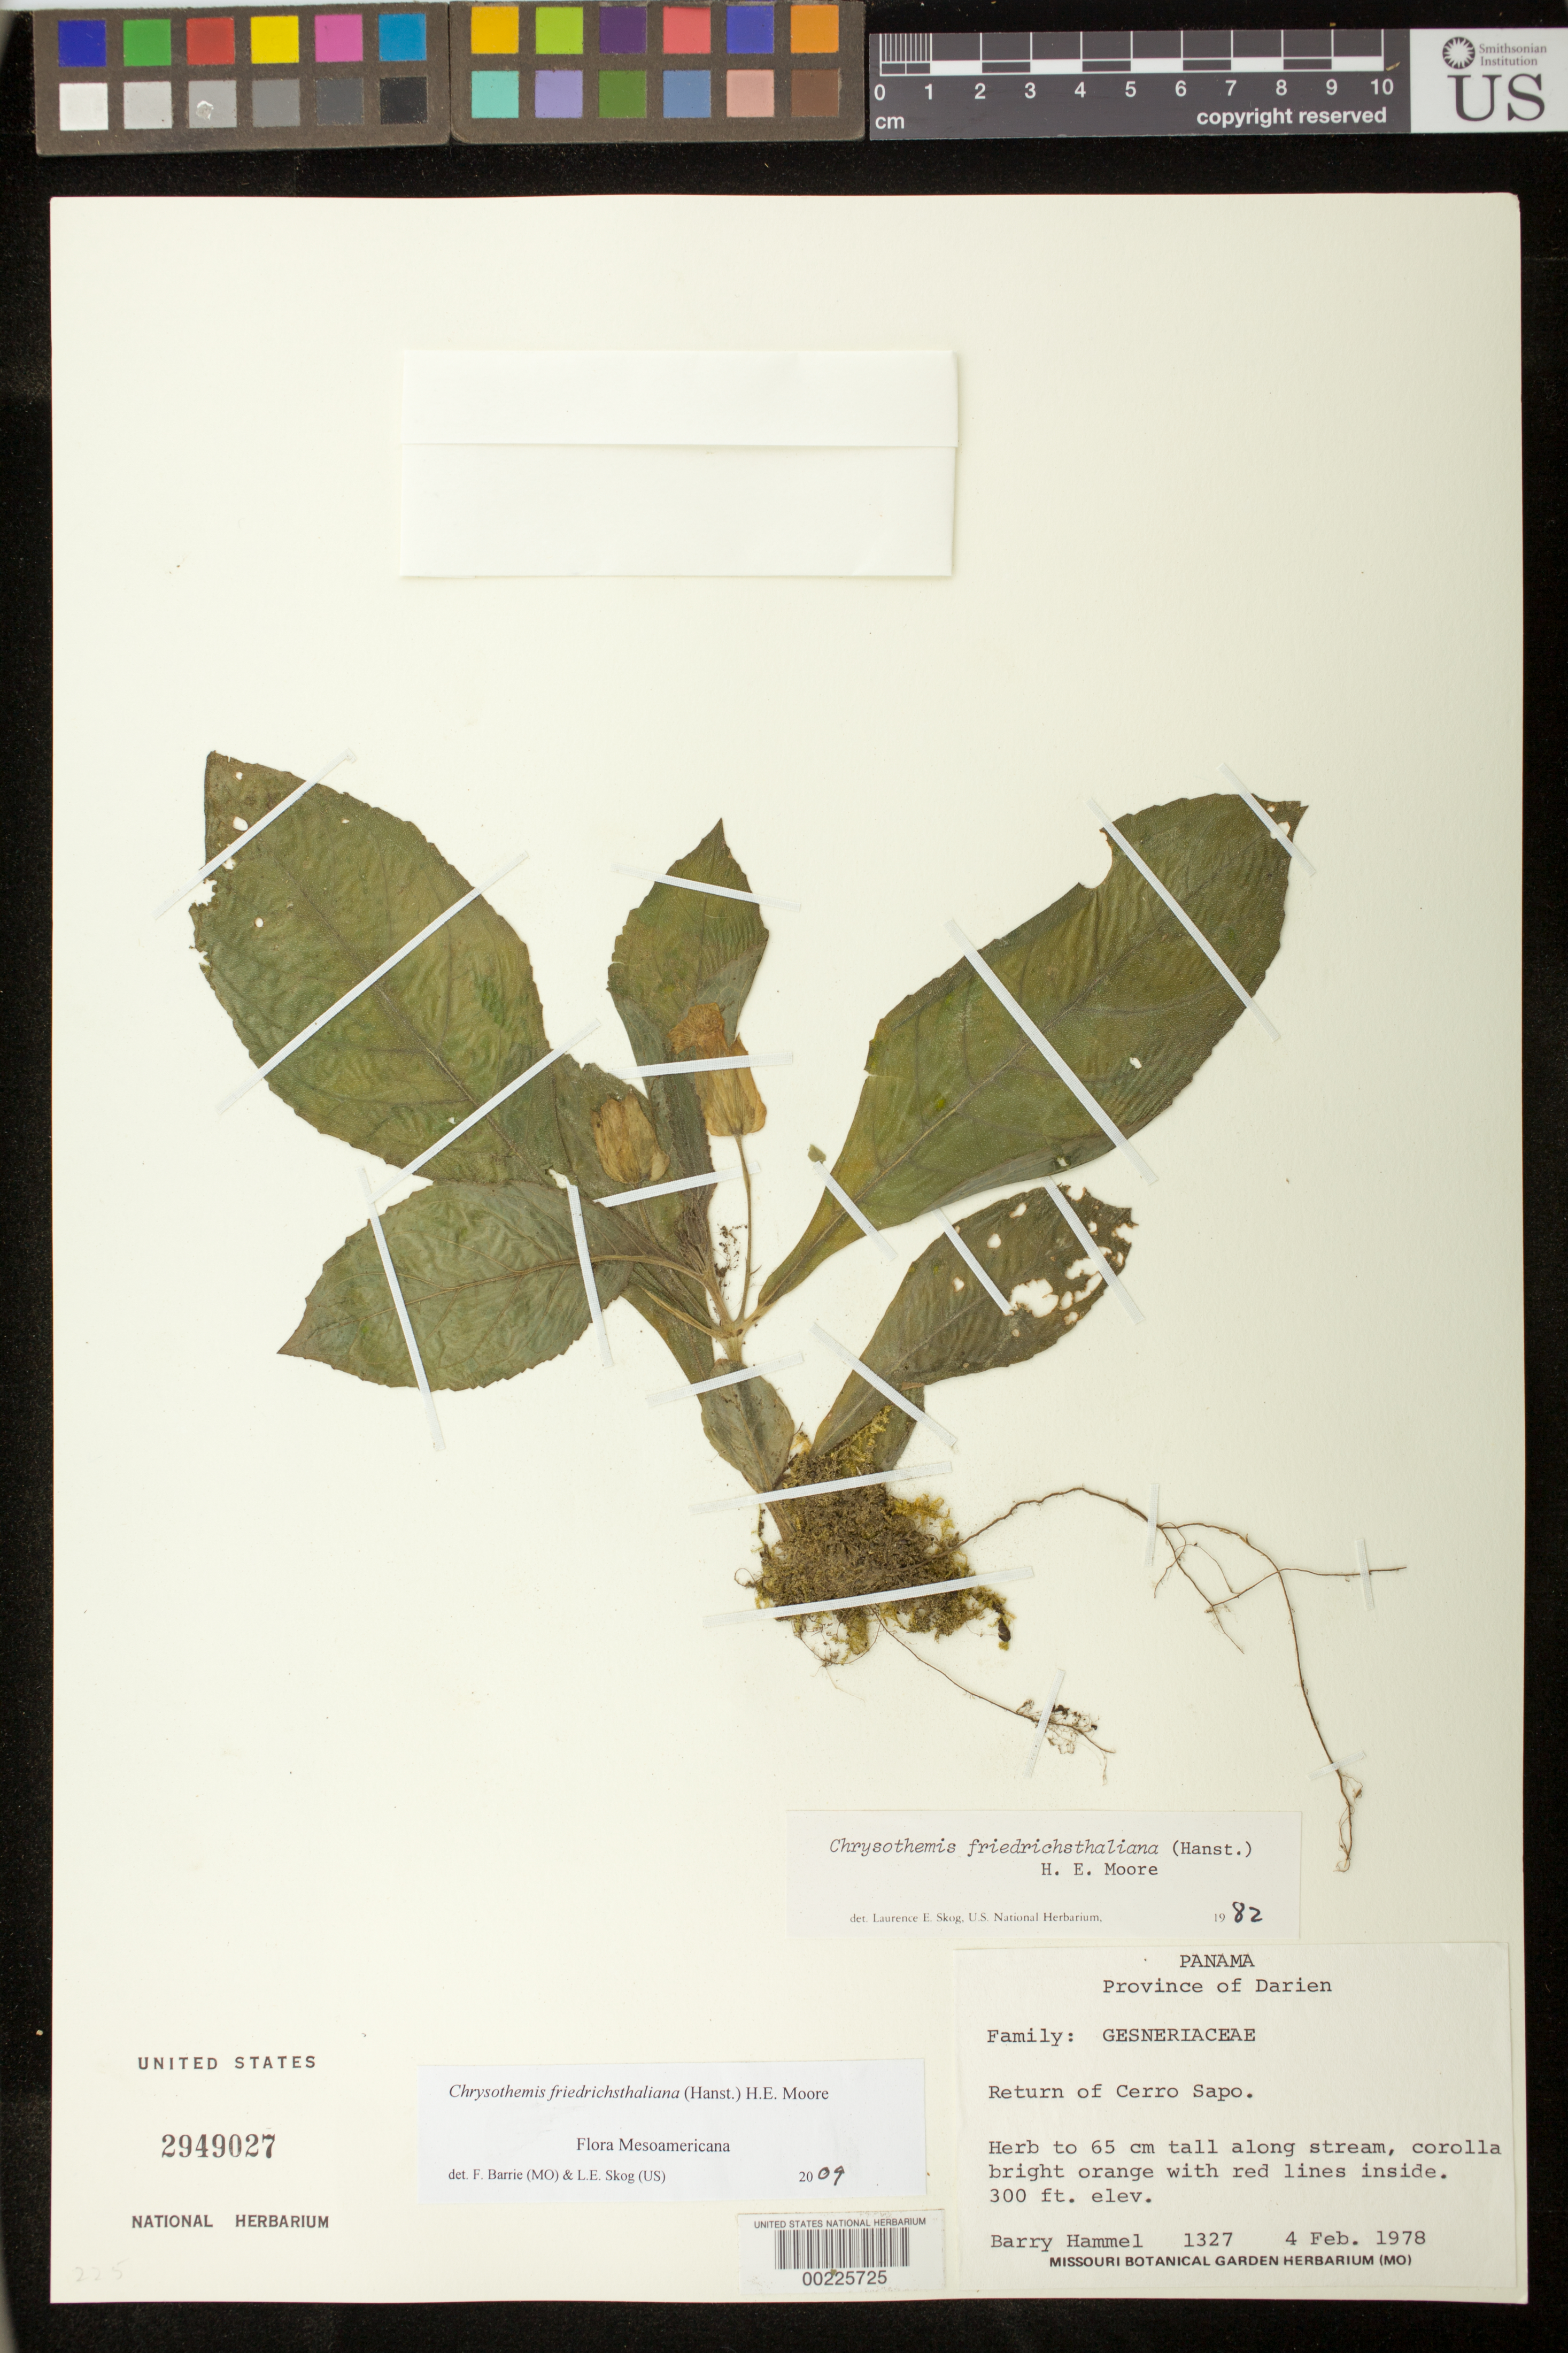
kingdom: Plantae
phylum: Tracheophyta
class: Magnoliopsida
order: Lamiales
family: Gesneriaceae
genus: Chrysothemis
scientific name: Chrysothemis friedrichsthaliana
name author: (Hanst.) H.E. Moore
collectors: B. Hammel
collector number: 1327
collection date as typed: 04 Feb 1978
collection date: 1978-02-04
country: Panama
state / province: Darién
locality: Return of Cerro Sapo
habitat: Along stream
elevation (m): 91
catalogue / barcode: US 2949027